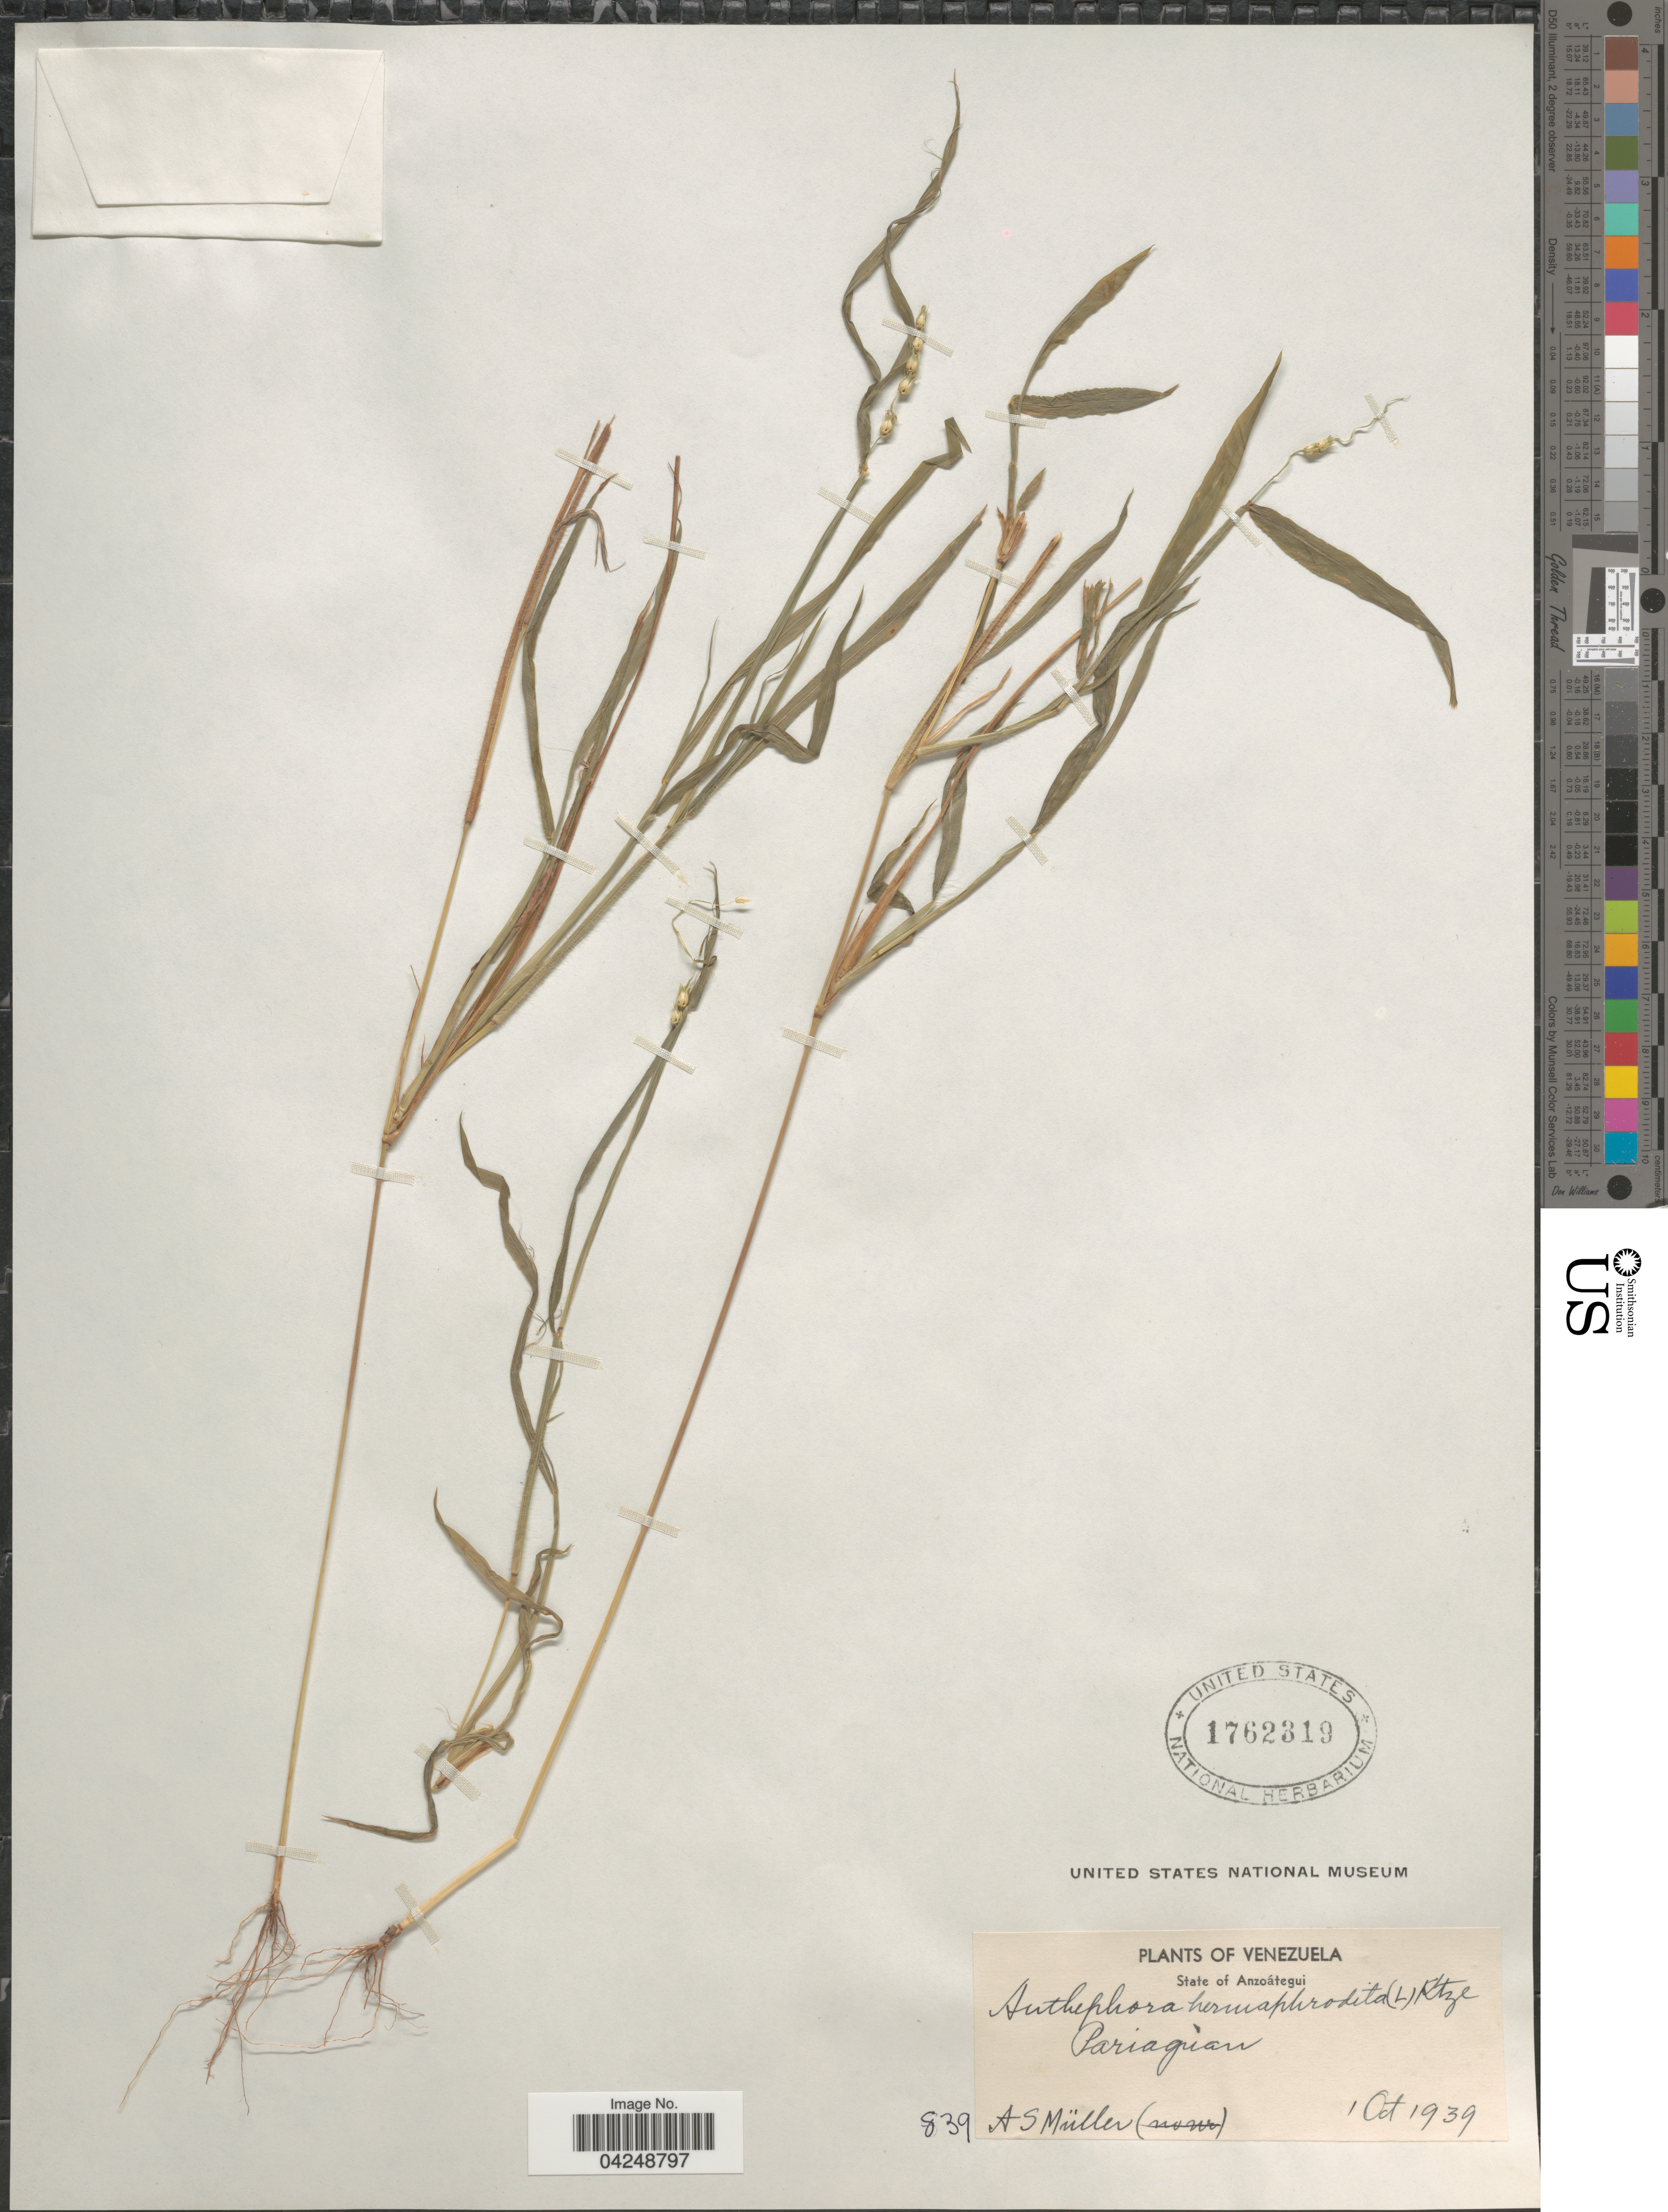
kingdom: Plantae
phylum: Tracheophyta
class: Liliopsida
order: Poales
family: Poaceae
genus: Anthephora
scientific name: Anthephora hermaphrodita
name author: (L.) Kuntze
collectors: A. Muller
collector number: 839?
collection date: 1939-10-01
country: Venezuela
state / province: Anzoategui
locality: Pariaguán.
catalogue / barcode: US 1762319